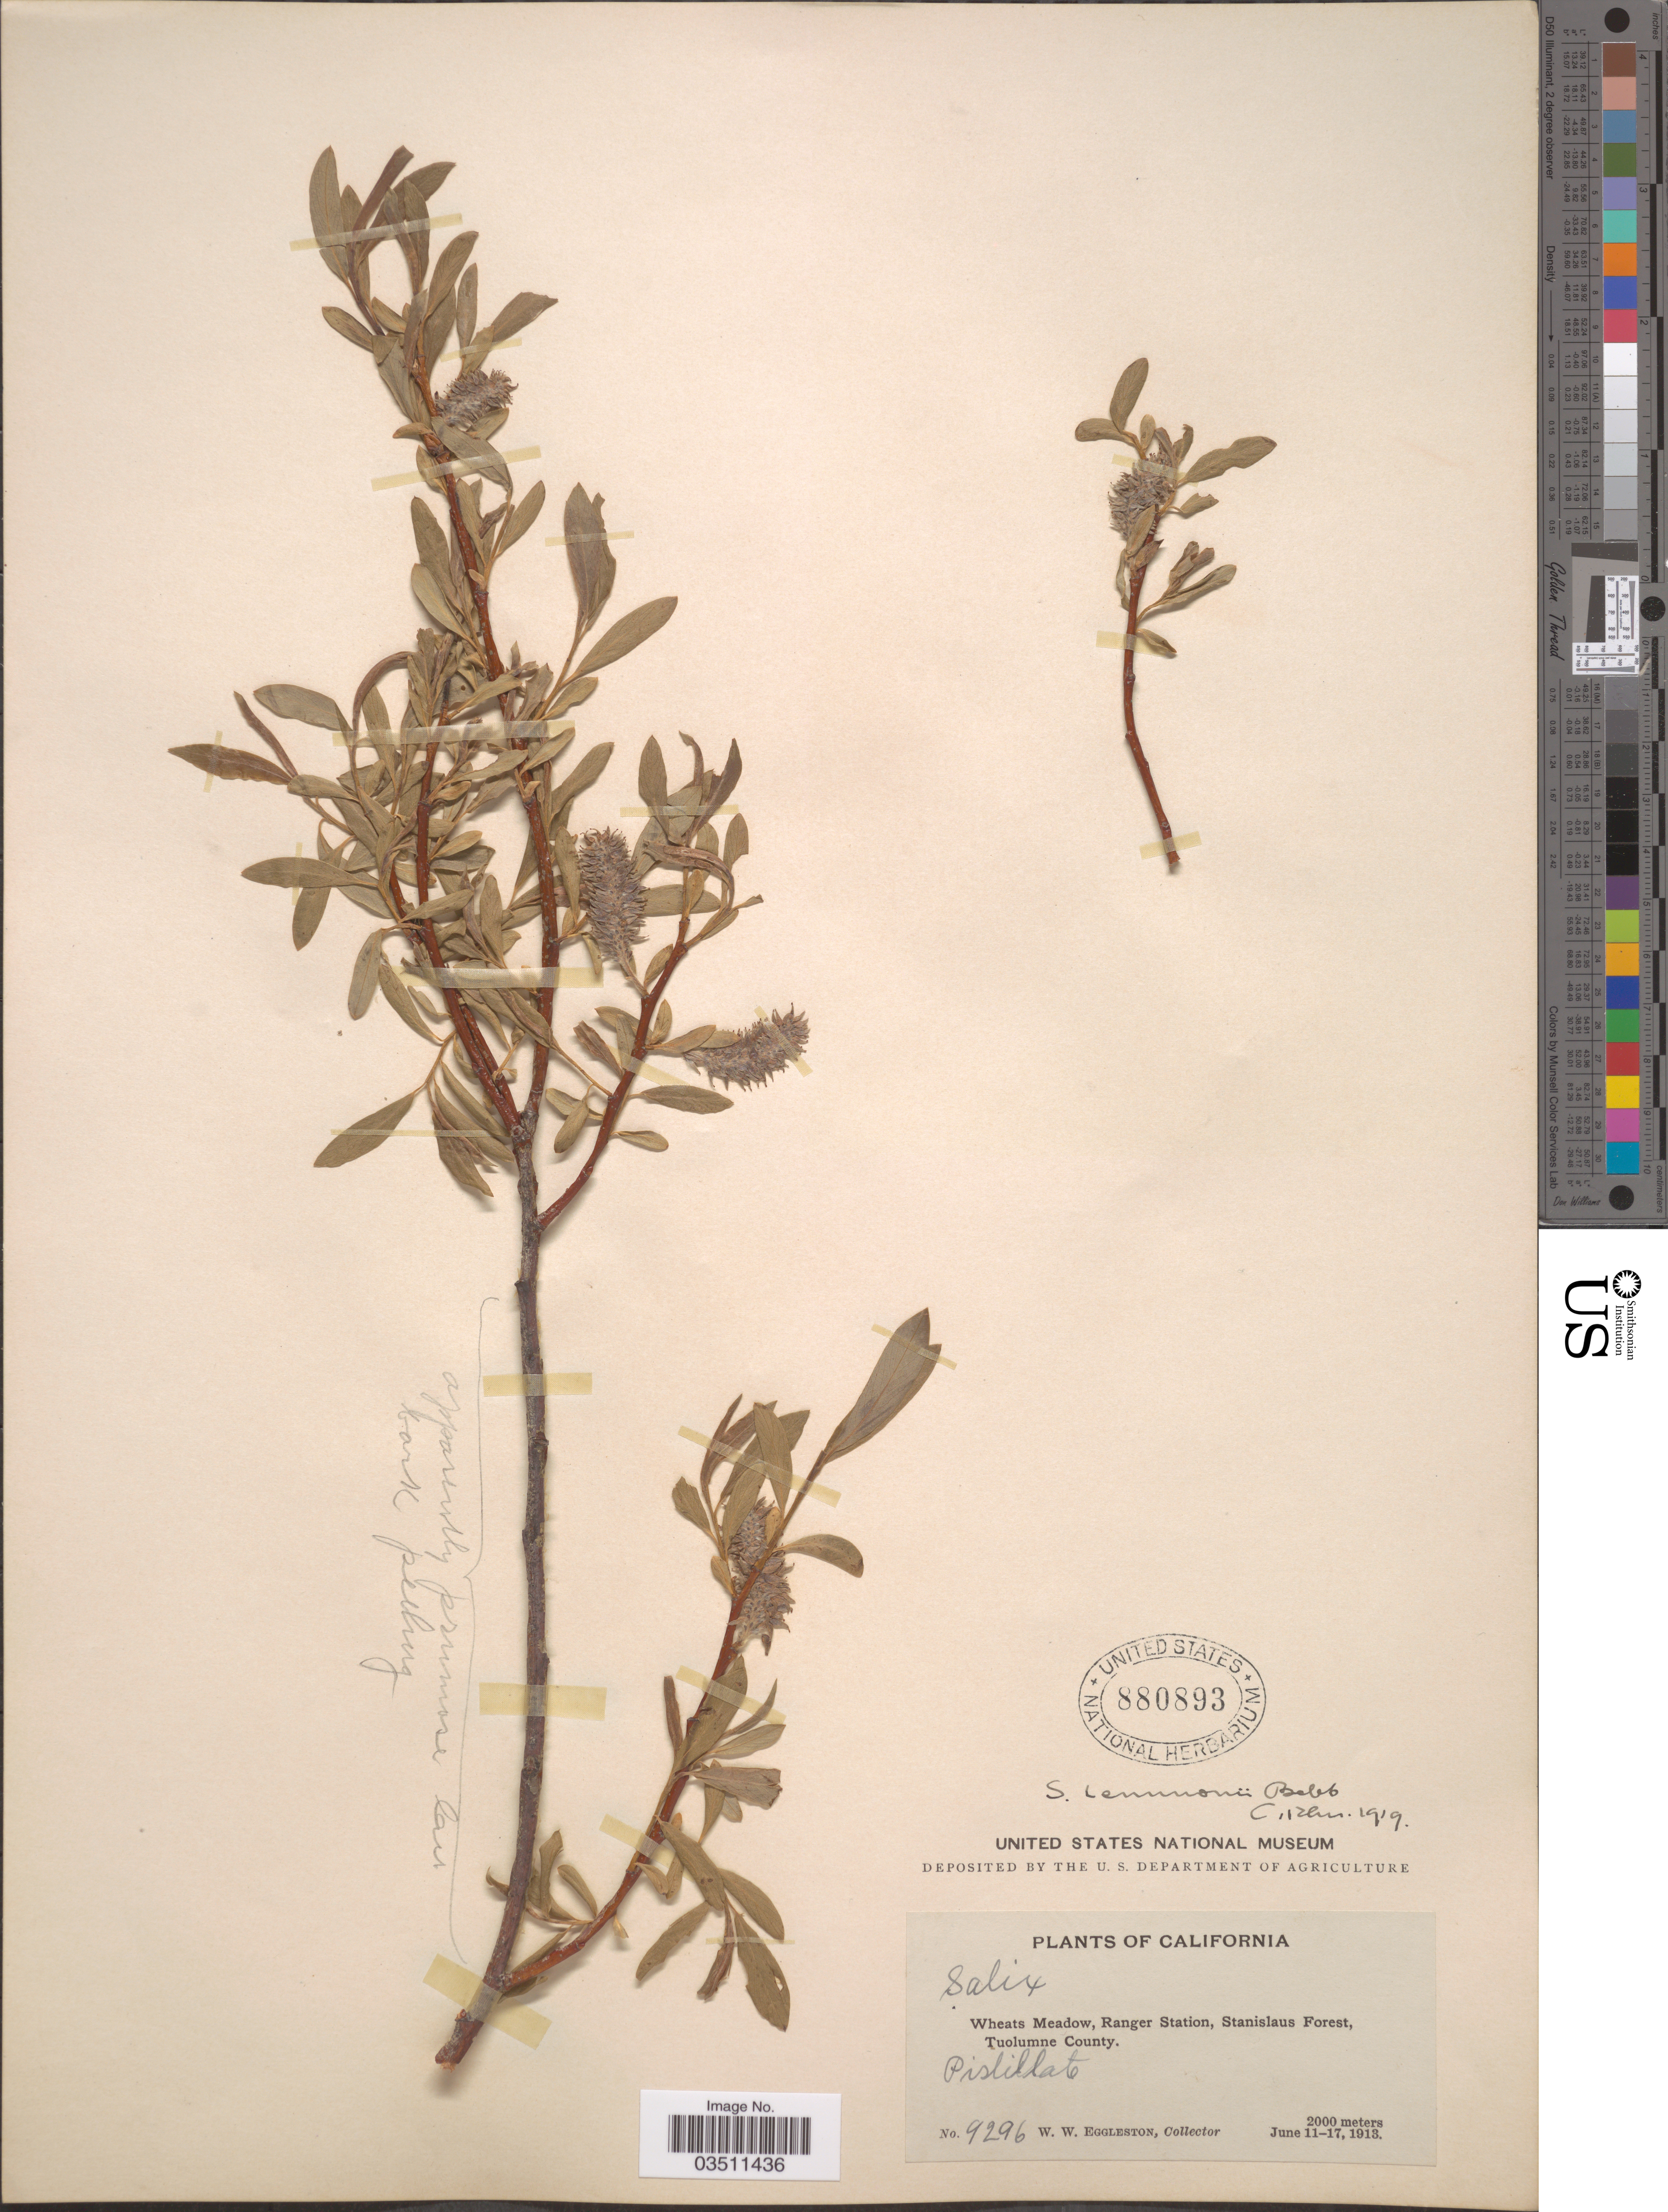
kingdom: Plantae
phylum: Tracheophyta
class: Magnoliopsida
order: Malpighiales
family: Salicaceae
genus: Salix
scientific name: Salix lemmonii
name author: Bebb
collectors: W. W. Eggleston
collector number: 9296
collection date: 1913-06-11/1913-06-17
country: United States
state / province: California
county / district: Tuolumne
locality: Wheats Meadow, Ranger Station, Stanislaus Forest, Tuolumne County.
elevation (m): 2000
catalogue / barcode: US 880893